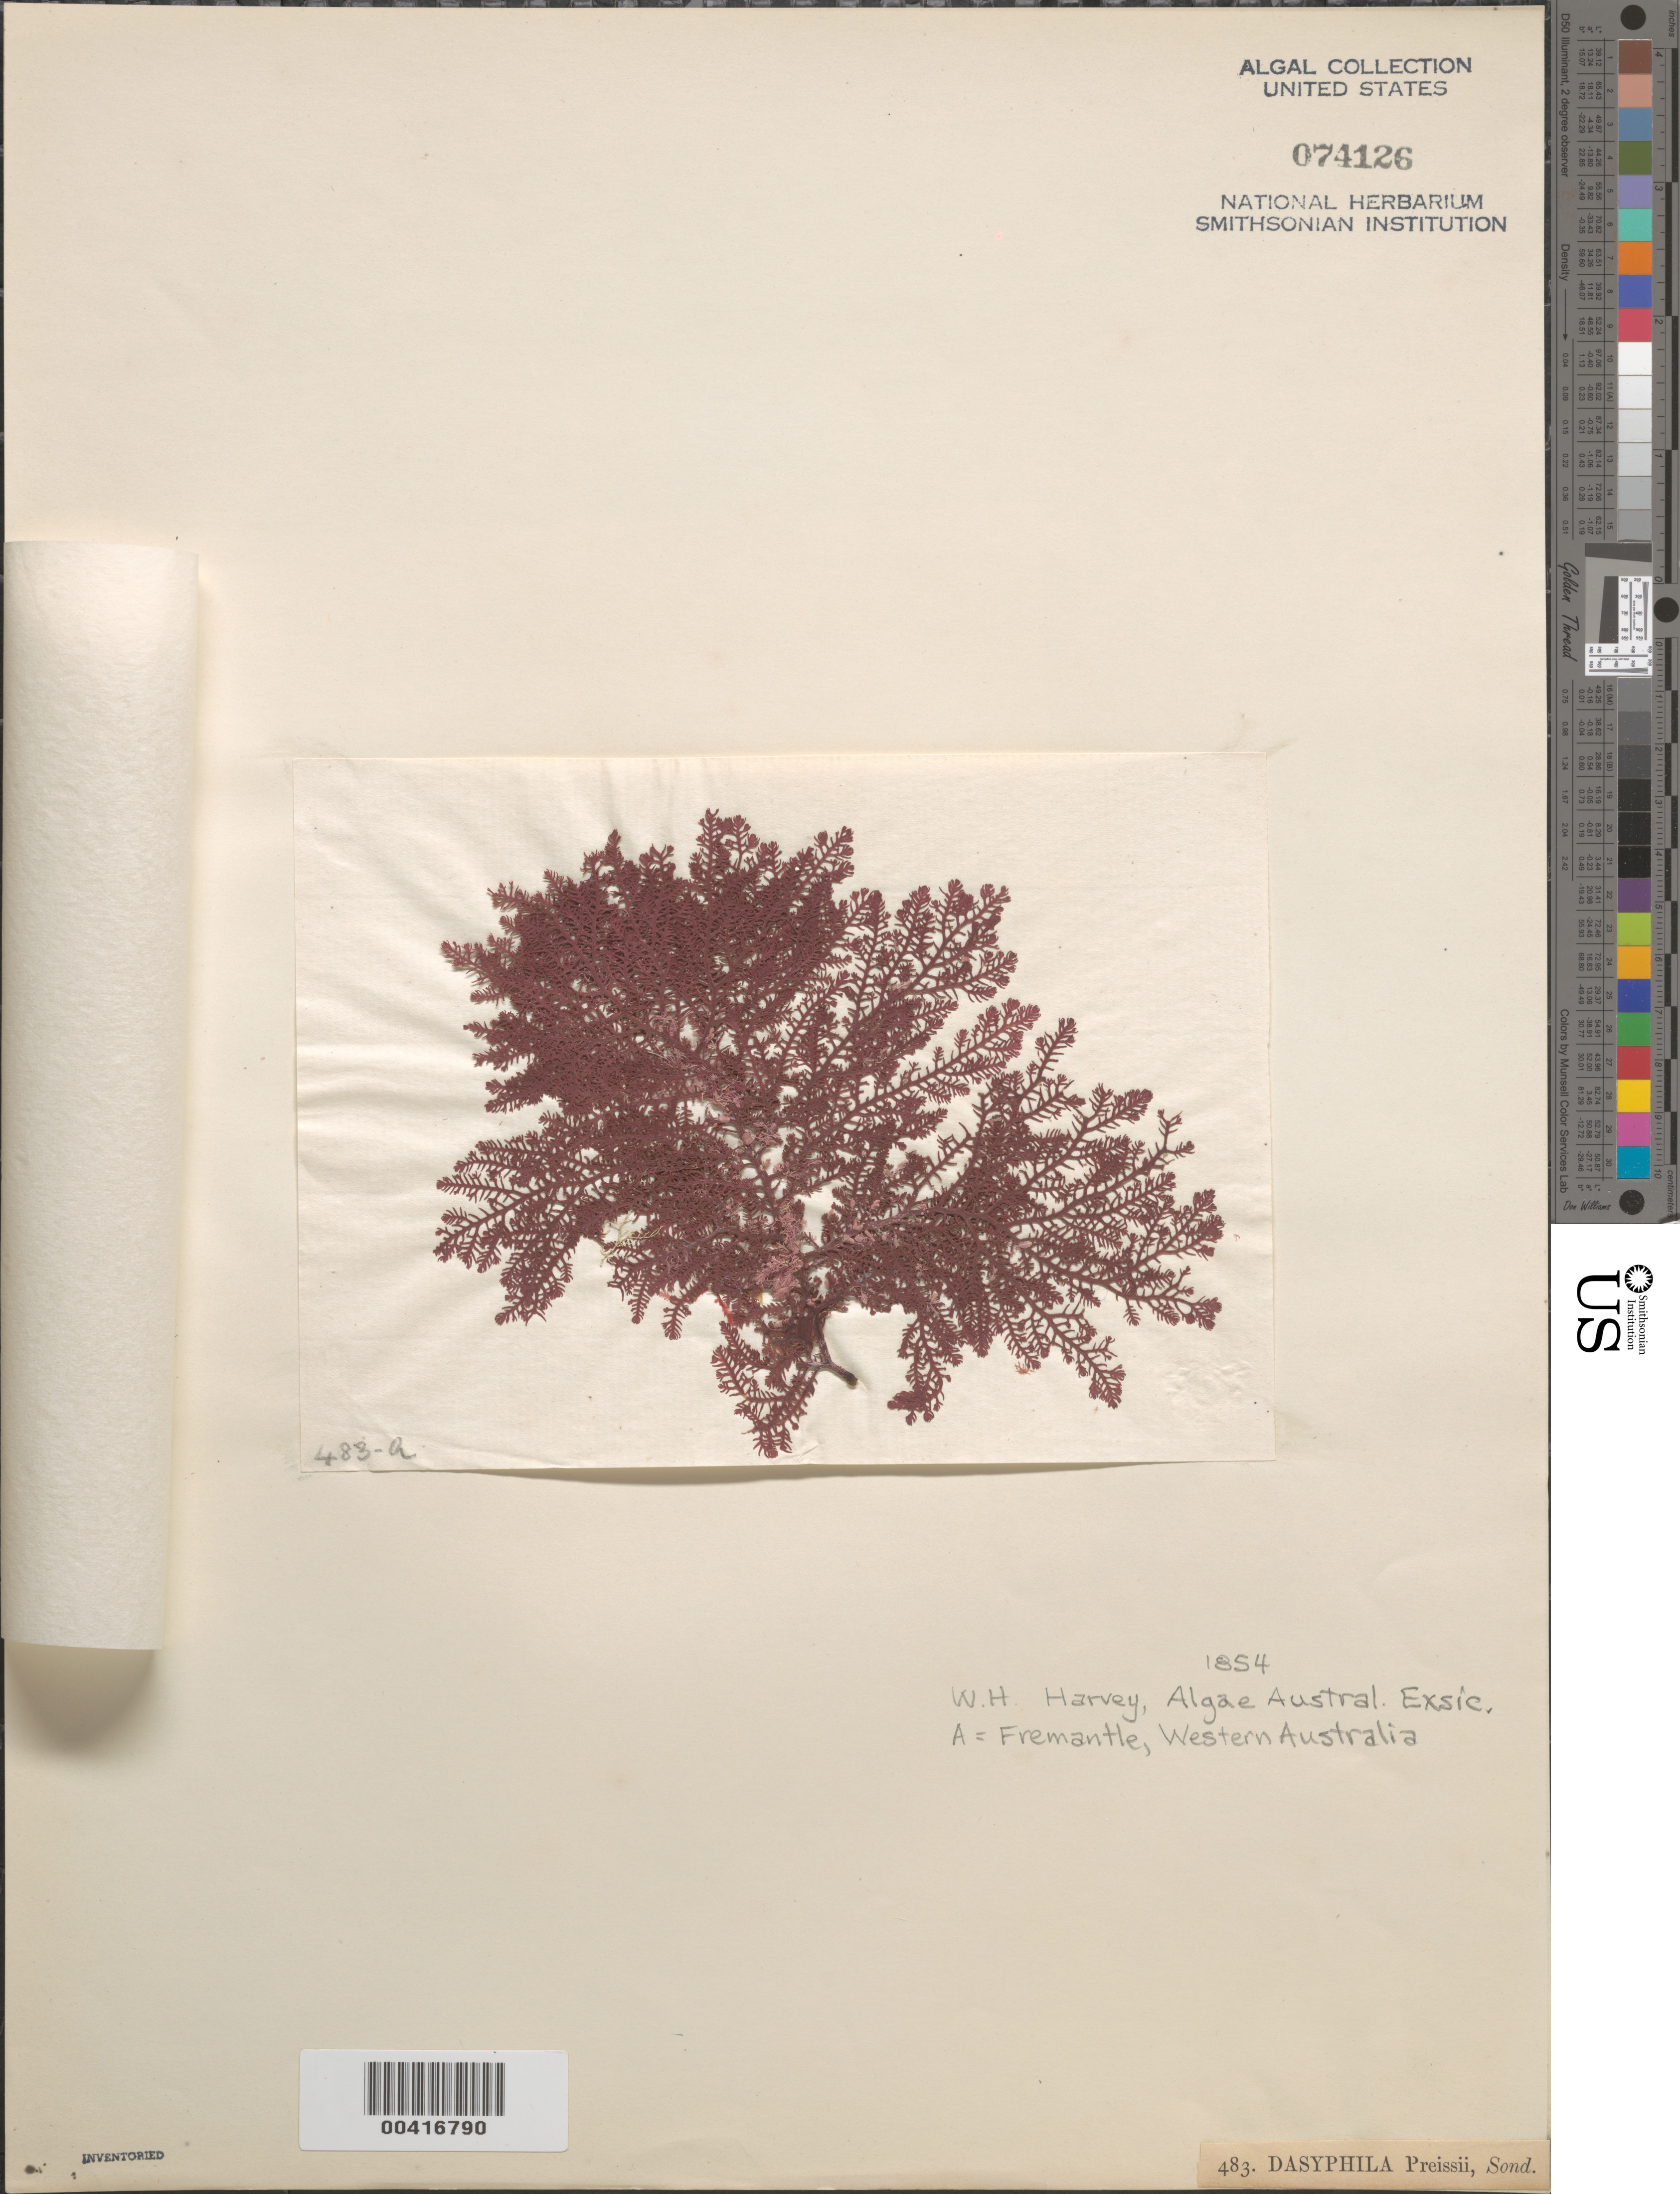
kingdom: Plantae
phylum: Rhodophyta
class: Florideophyceae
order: Ceramiales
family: Ceramiaceae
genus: Dasyphila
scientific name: Dasyphila preissii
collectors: W. Harvey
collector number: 483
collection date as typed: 1854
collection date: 1854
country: Australia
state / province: Western Australia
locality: Fremantle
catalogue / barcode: US 74126